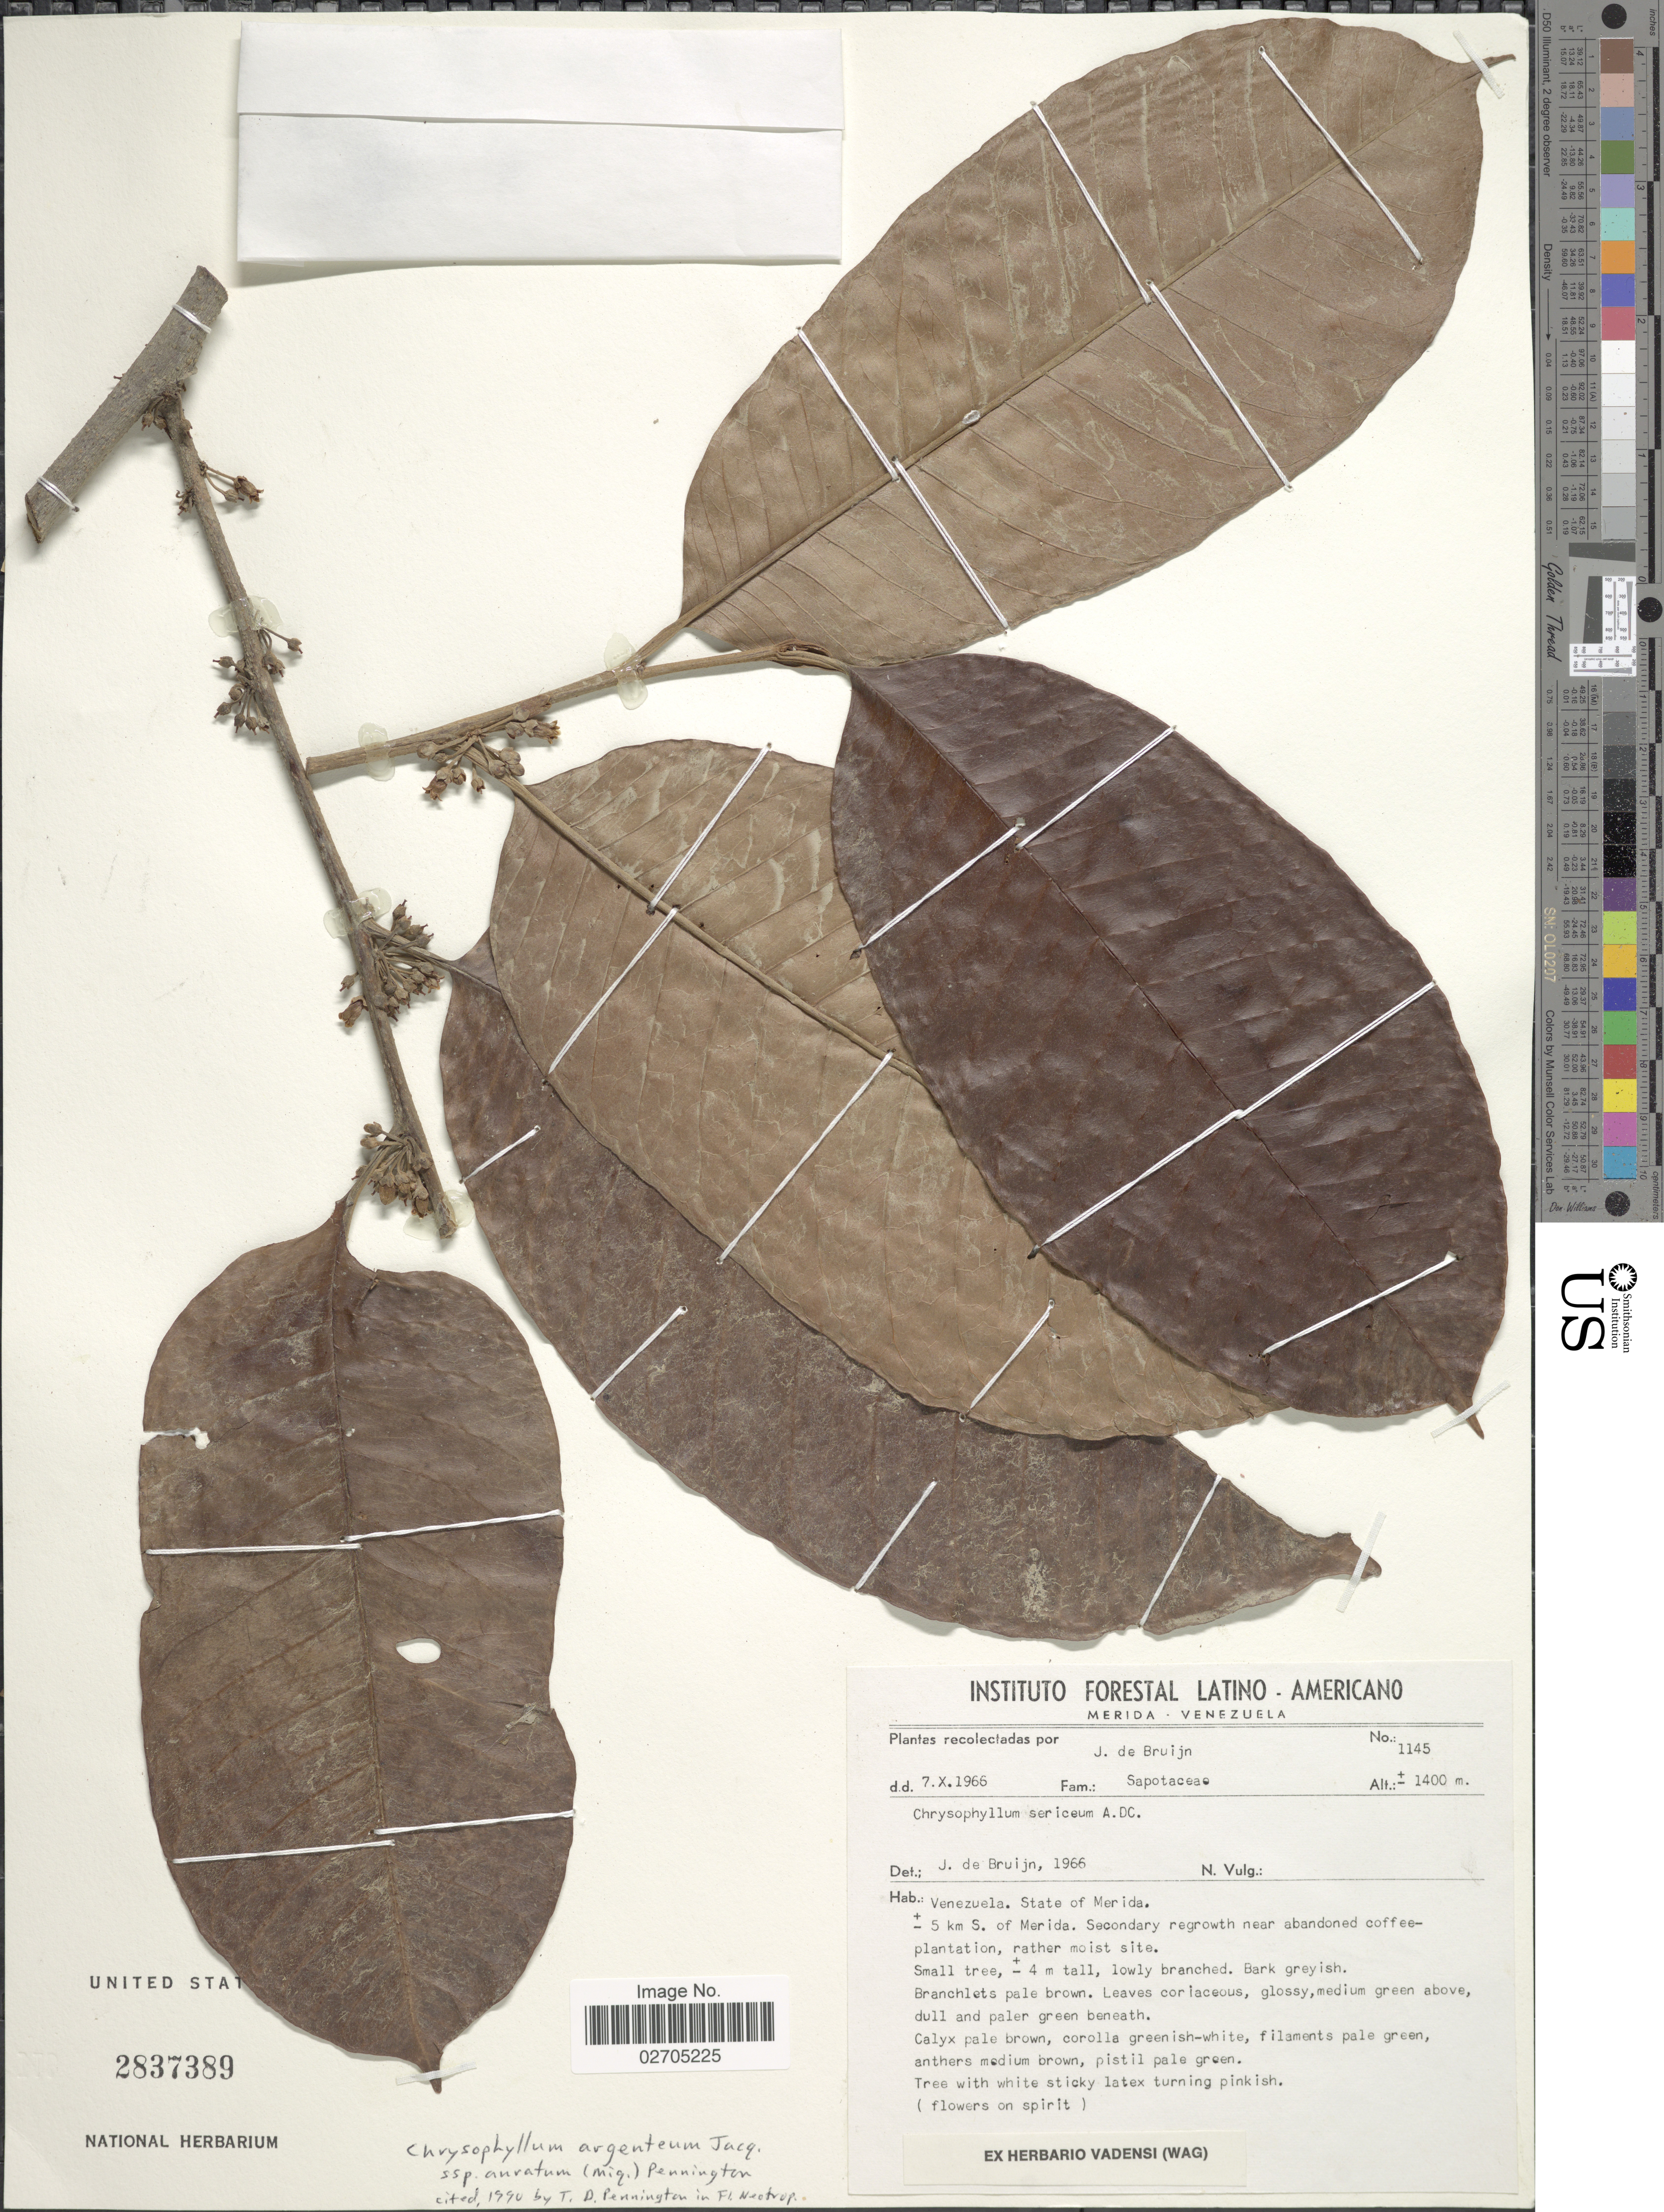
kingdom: Plantae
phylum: Tracheophyta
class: Magnoliopsida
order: Ericales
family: Sapotaceae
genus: Chrysophyllum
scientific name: Chrysophyllum argenteum subsp. auratum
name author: (Miq.) T.D. Penn.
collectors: J. Bruijn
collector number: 1145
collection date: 1966-10-07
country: Venezuela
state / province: Mérida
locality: ± 5 km S. of Merida, secondary regrowth near abandoned coffee-plantation, rather moist site.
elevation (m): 1400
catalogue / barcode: US 2837389